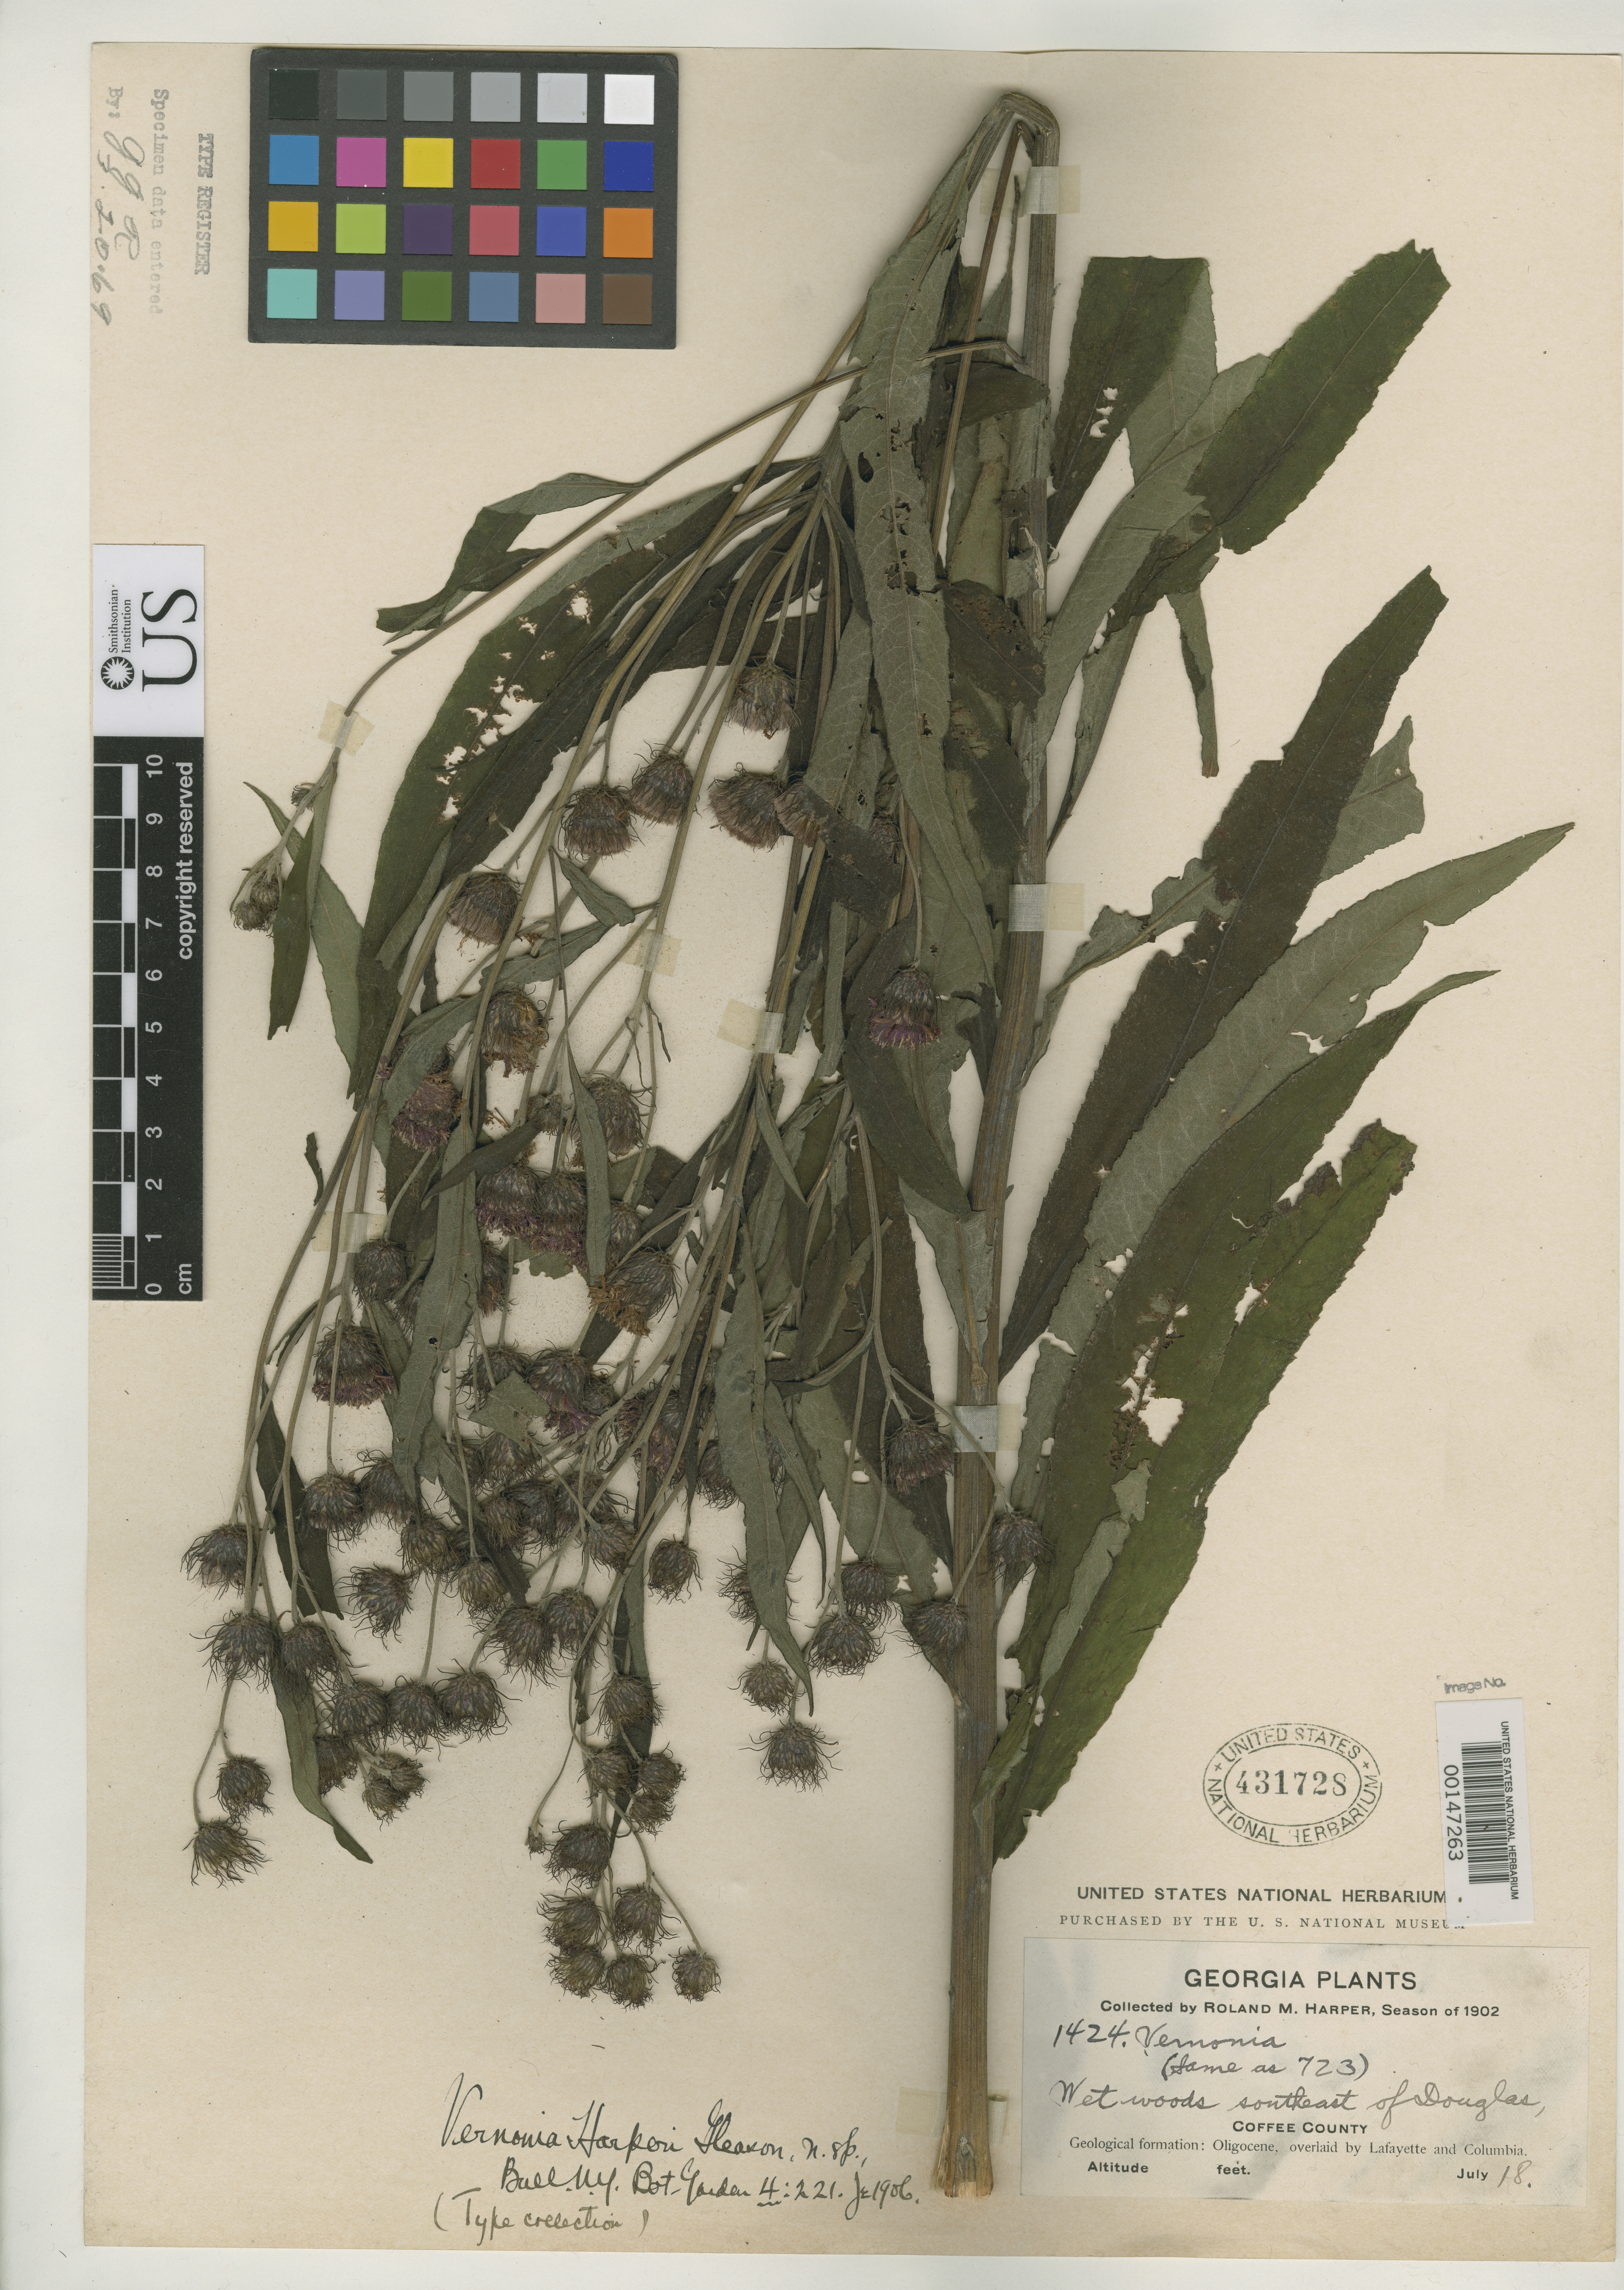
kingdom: Plantae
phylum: Tracheophyta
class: Magnoliopsida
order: Asterales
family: Asteraceae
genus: Vernonia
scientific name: Vernonia harperi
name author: Gleason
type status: Isotype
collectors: R. M. Harper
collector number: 1424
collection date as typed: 18 Jul 1902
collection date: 1902-07-18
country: United States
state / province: Georgia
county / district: Coffee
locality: Douglas.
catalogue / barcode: US 431728